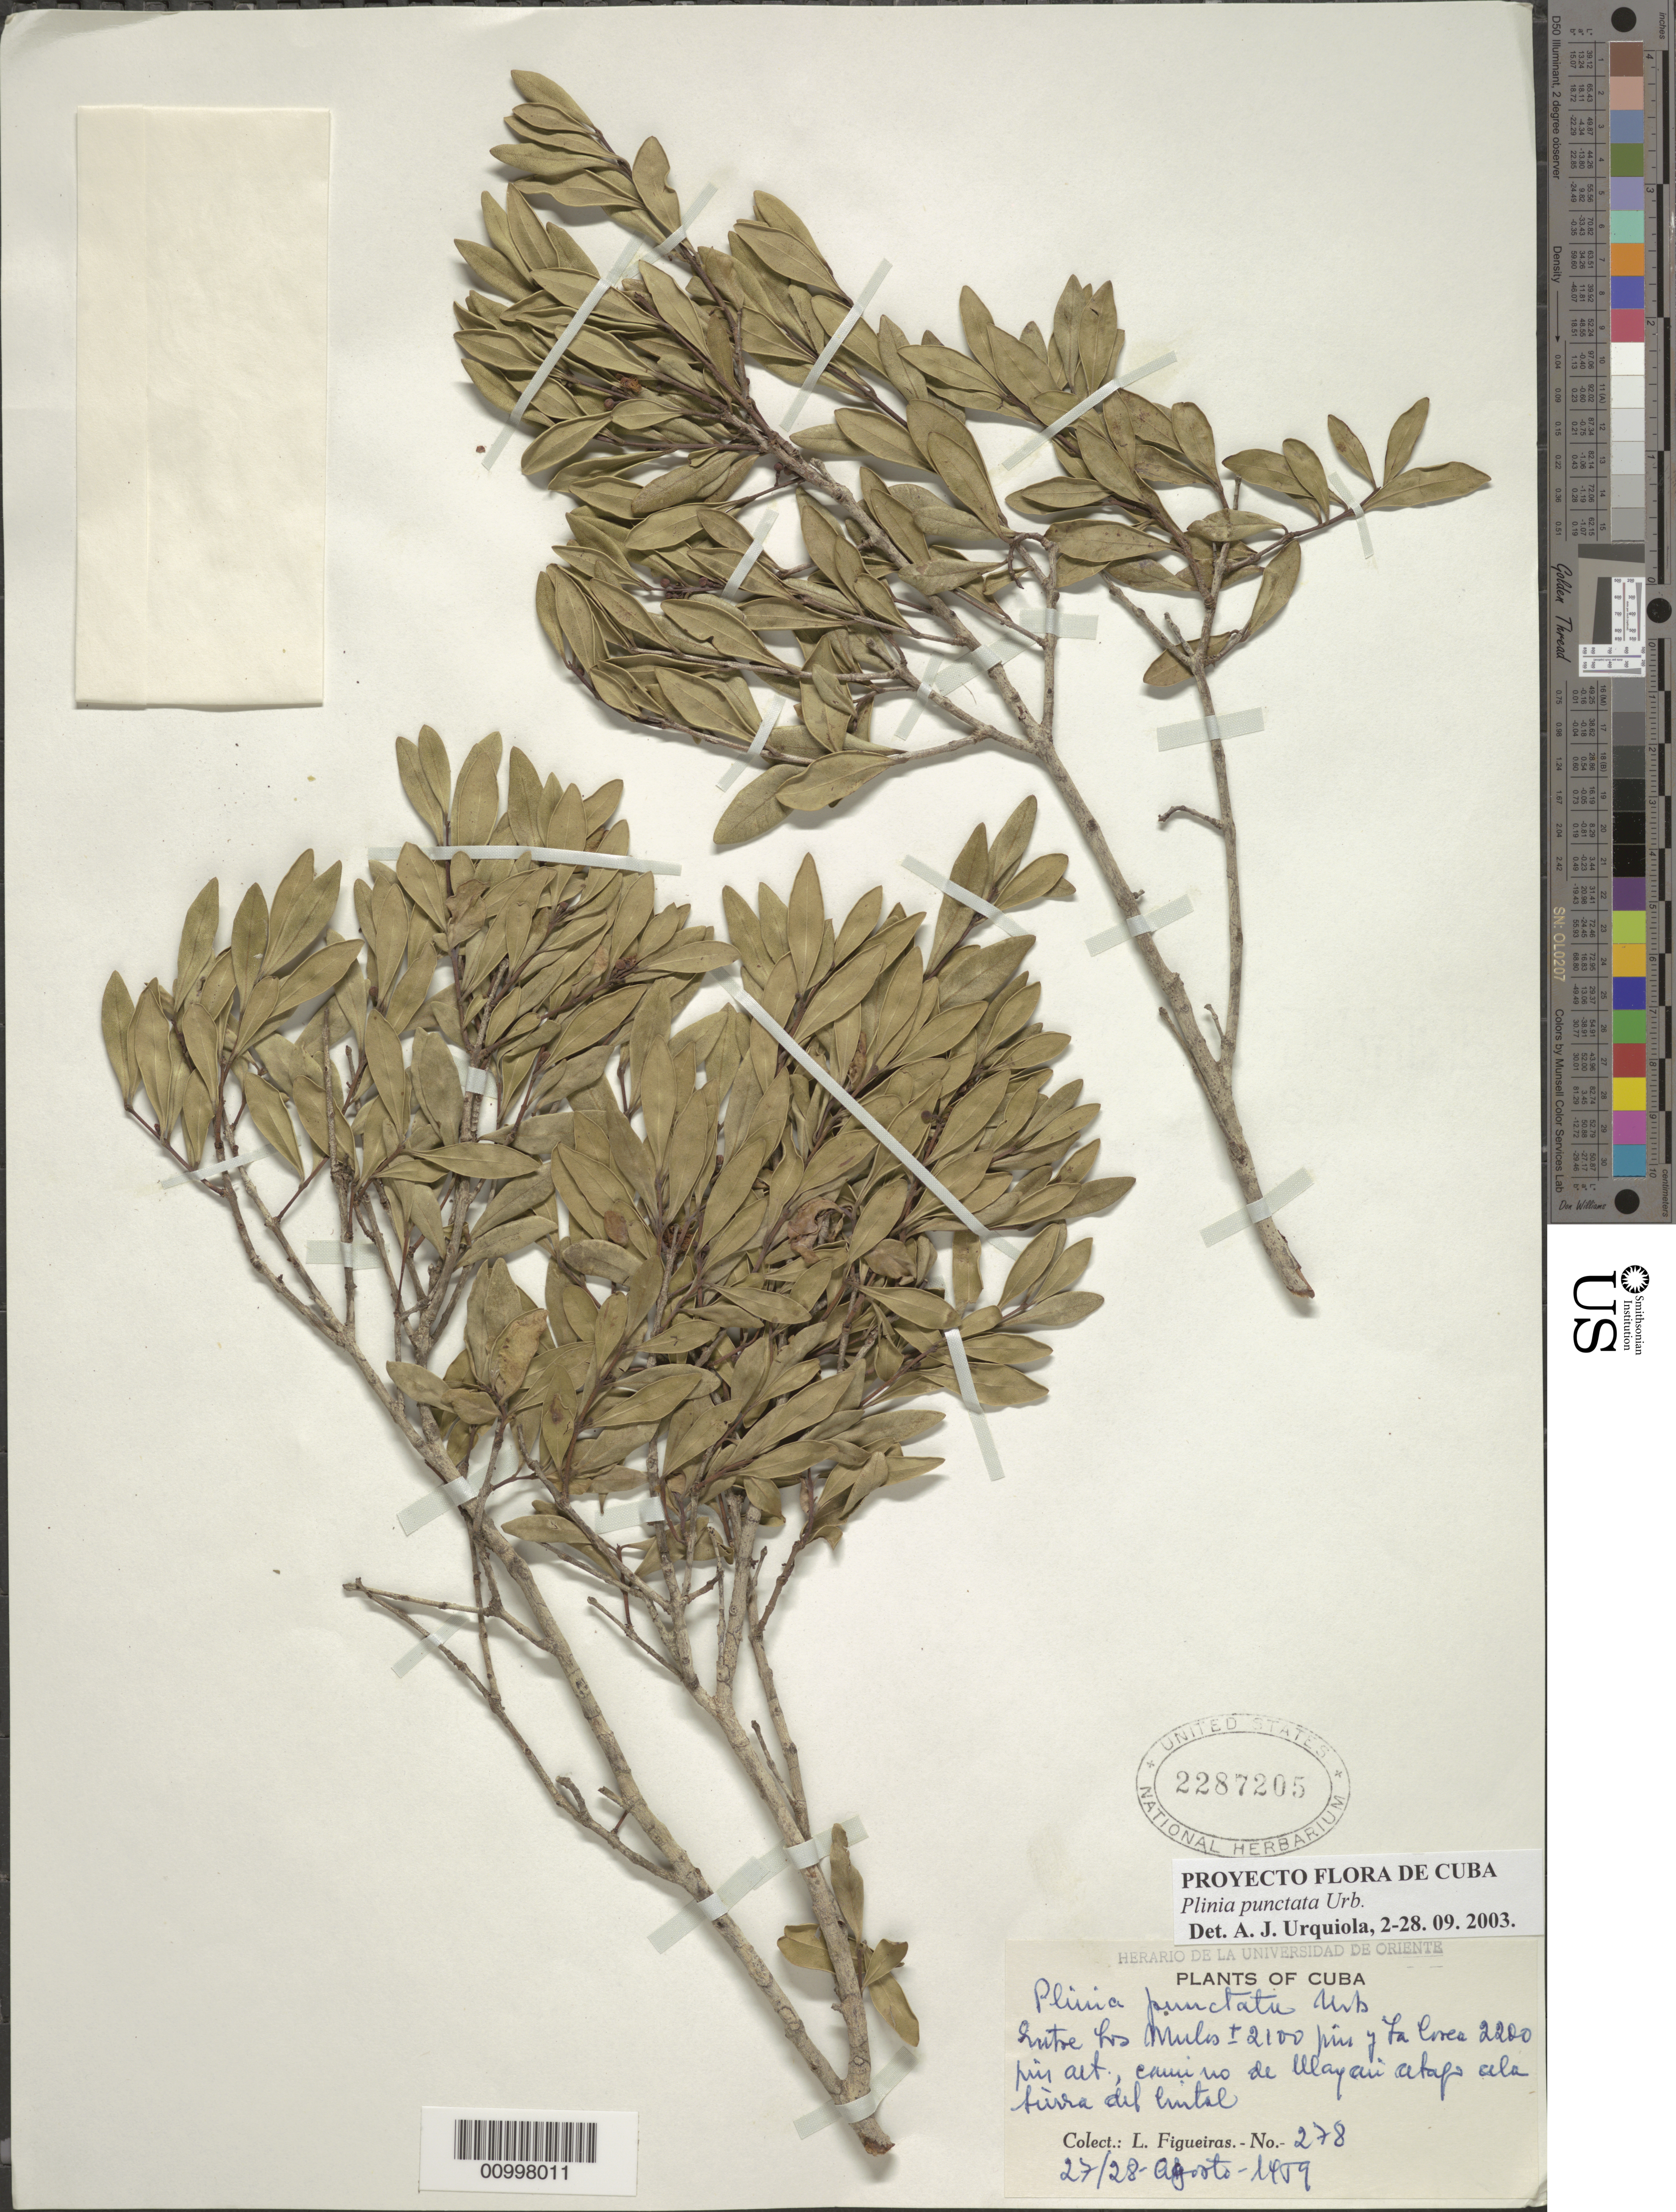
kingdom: Plantae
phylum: Tracheophyta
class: Magnoliopsida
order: Myrtales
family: Myrtaceae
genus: Plinia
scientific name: Plinia punctata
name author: Urb.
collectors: M. López Figueiras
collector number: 278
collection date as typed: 27 Aug 1959 to 28 Aug 1959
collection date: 1959-08-27/1959-08-28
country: Cuba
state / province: Oriente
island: Cuba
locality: Entre Los Mules y La Corea, camono de Mayari abajo a la Sierra del Cristal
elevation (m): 640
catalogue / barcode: US 2287205